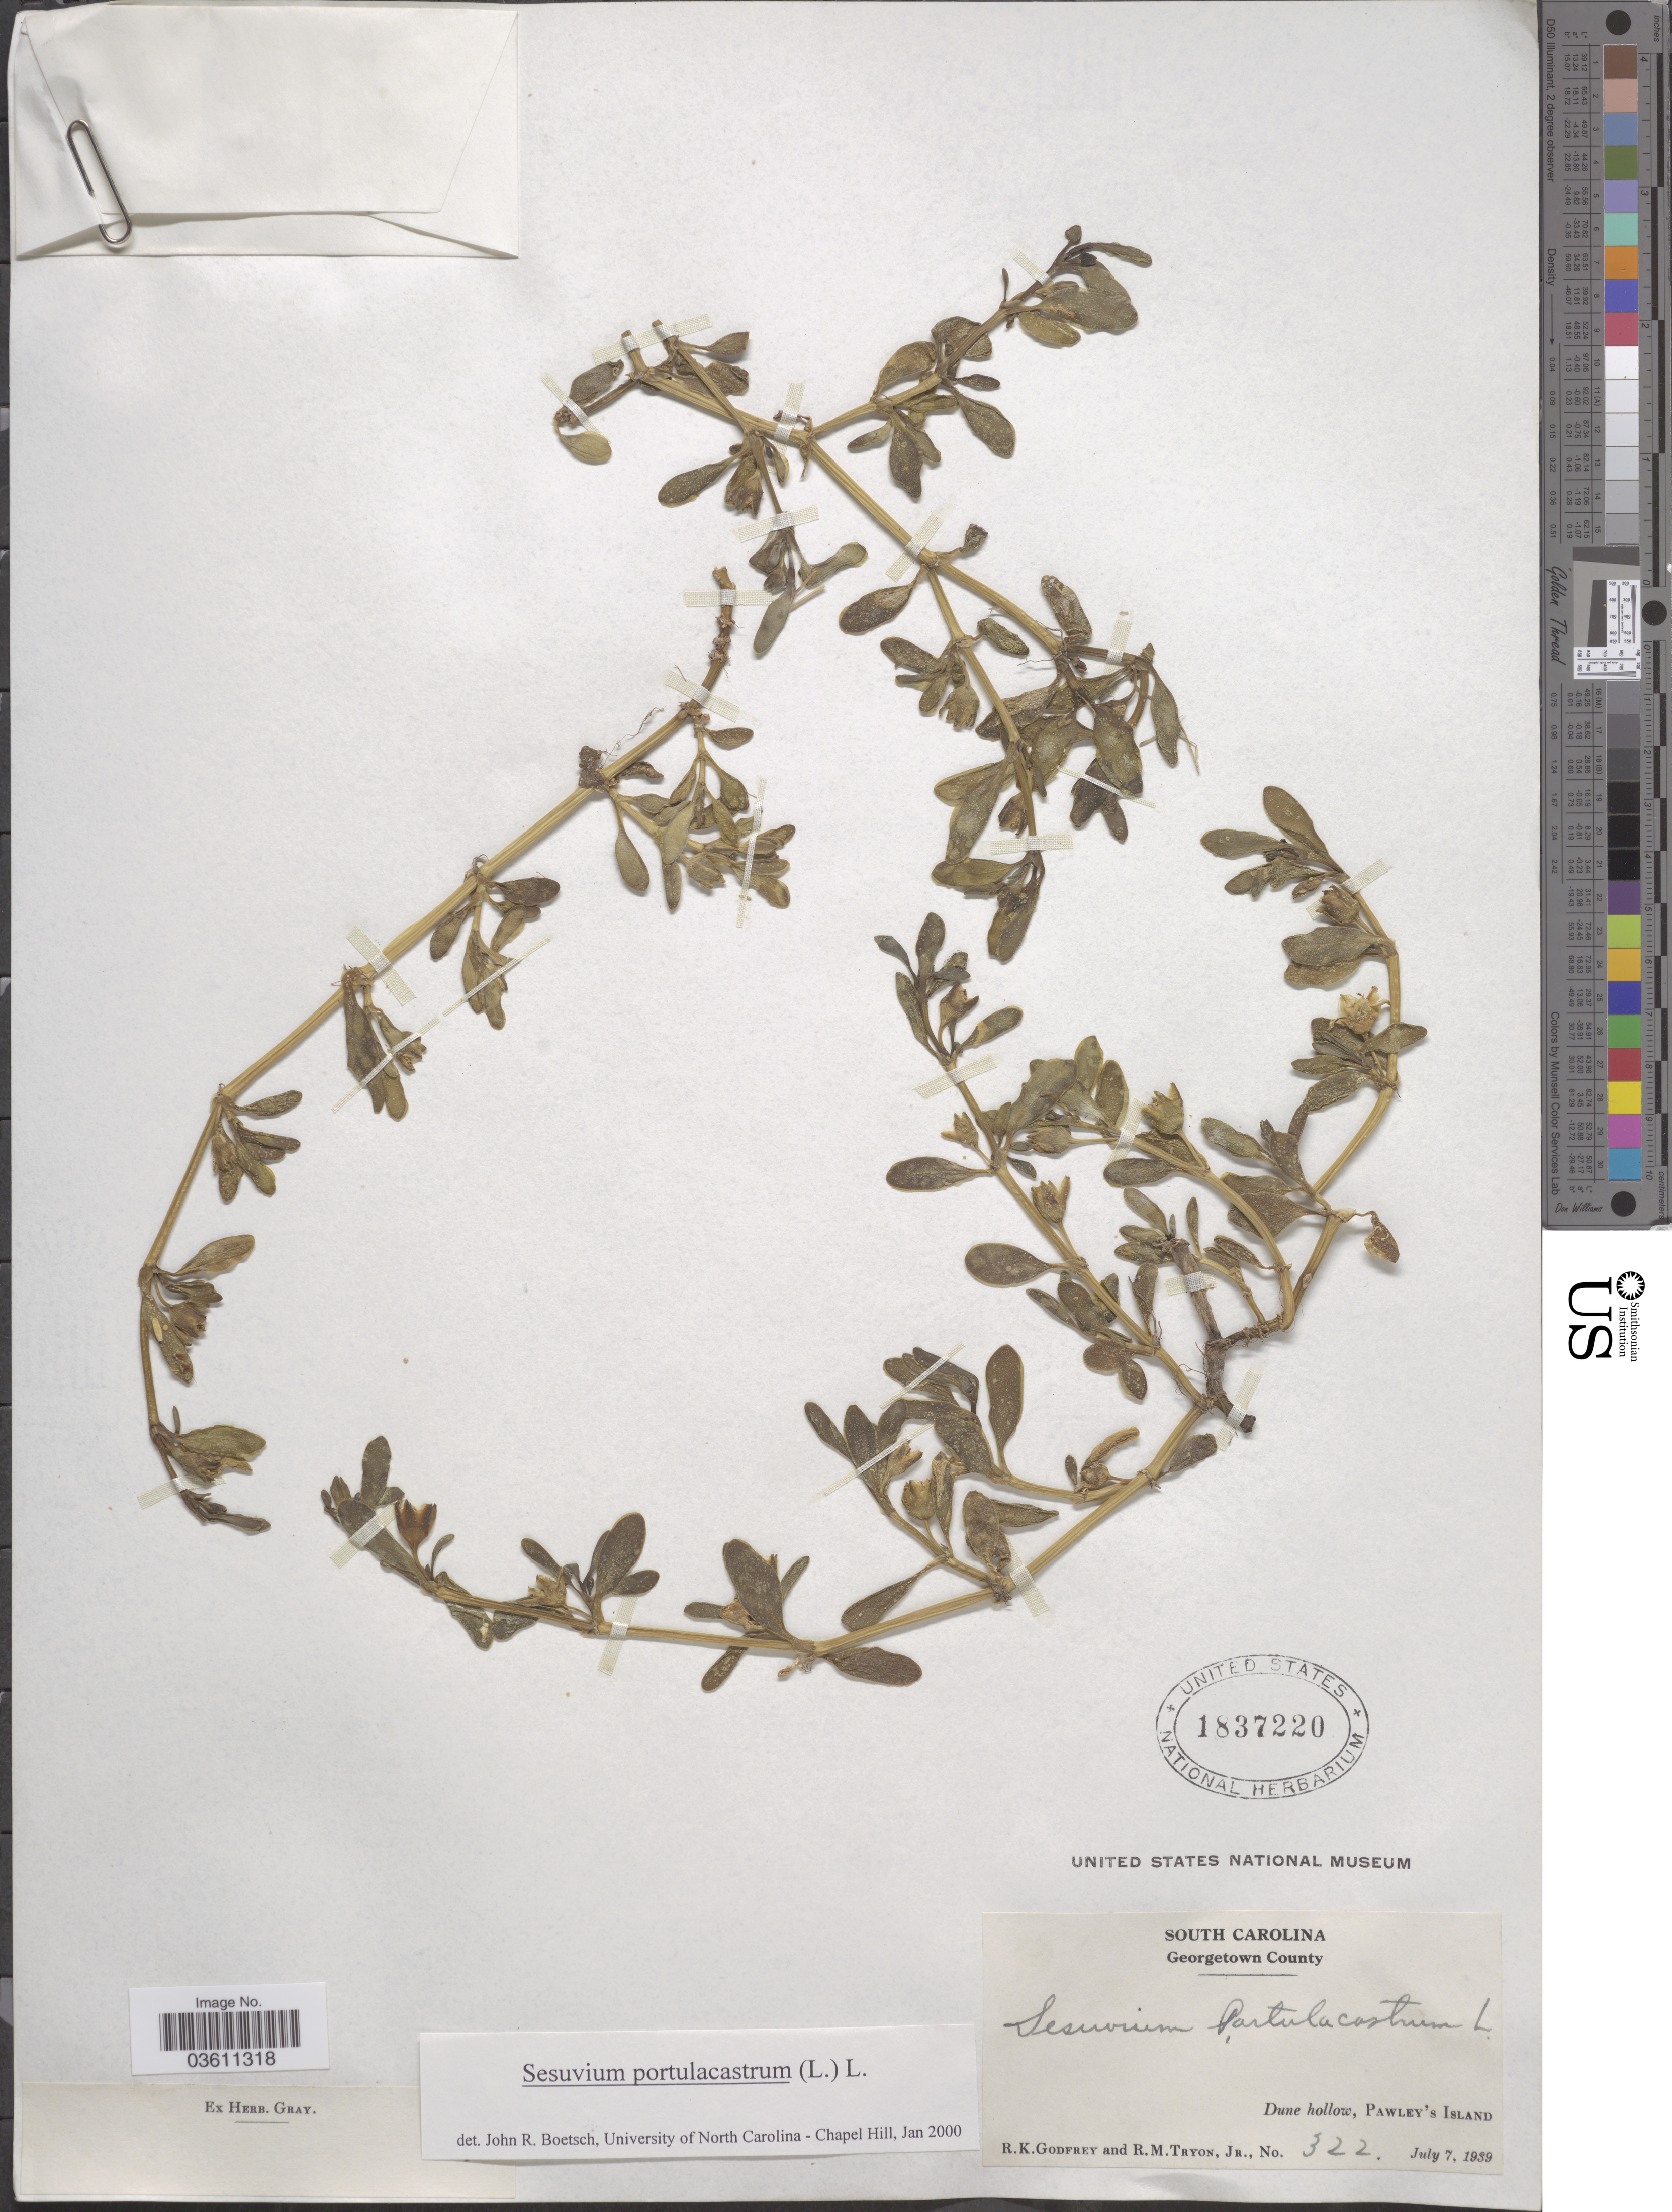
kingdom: Plantae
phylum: Tracheophyta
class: Magnoliopsida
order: Caryophyllales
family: Aizoaceae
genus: Sesuvium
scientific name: Sesuvium portulacastrum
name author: (L.) L.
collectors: R. K. Godfrey & R. Tryon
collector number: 322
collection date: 1939-07-07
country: United States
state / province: South Carolina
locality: Georgetown County. Pawley's Island.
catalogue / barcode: US 1837220